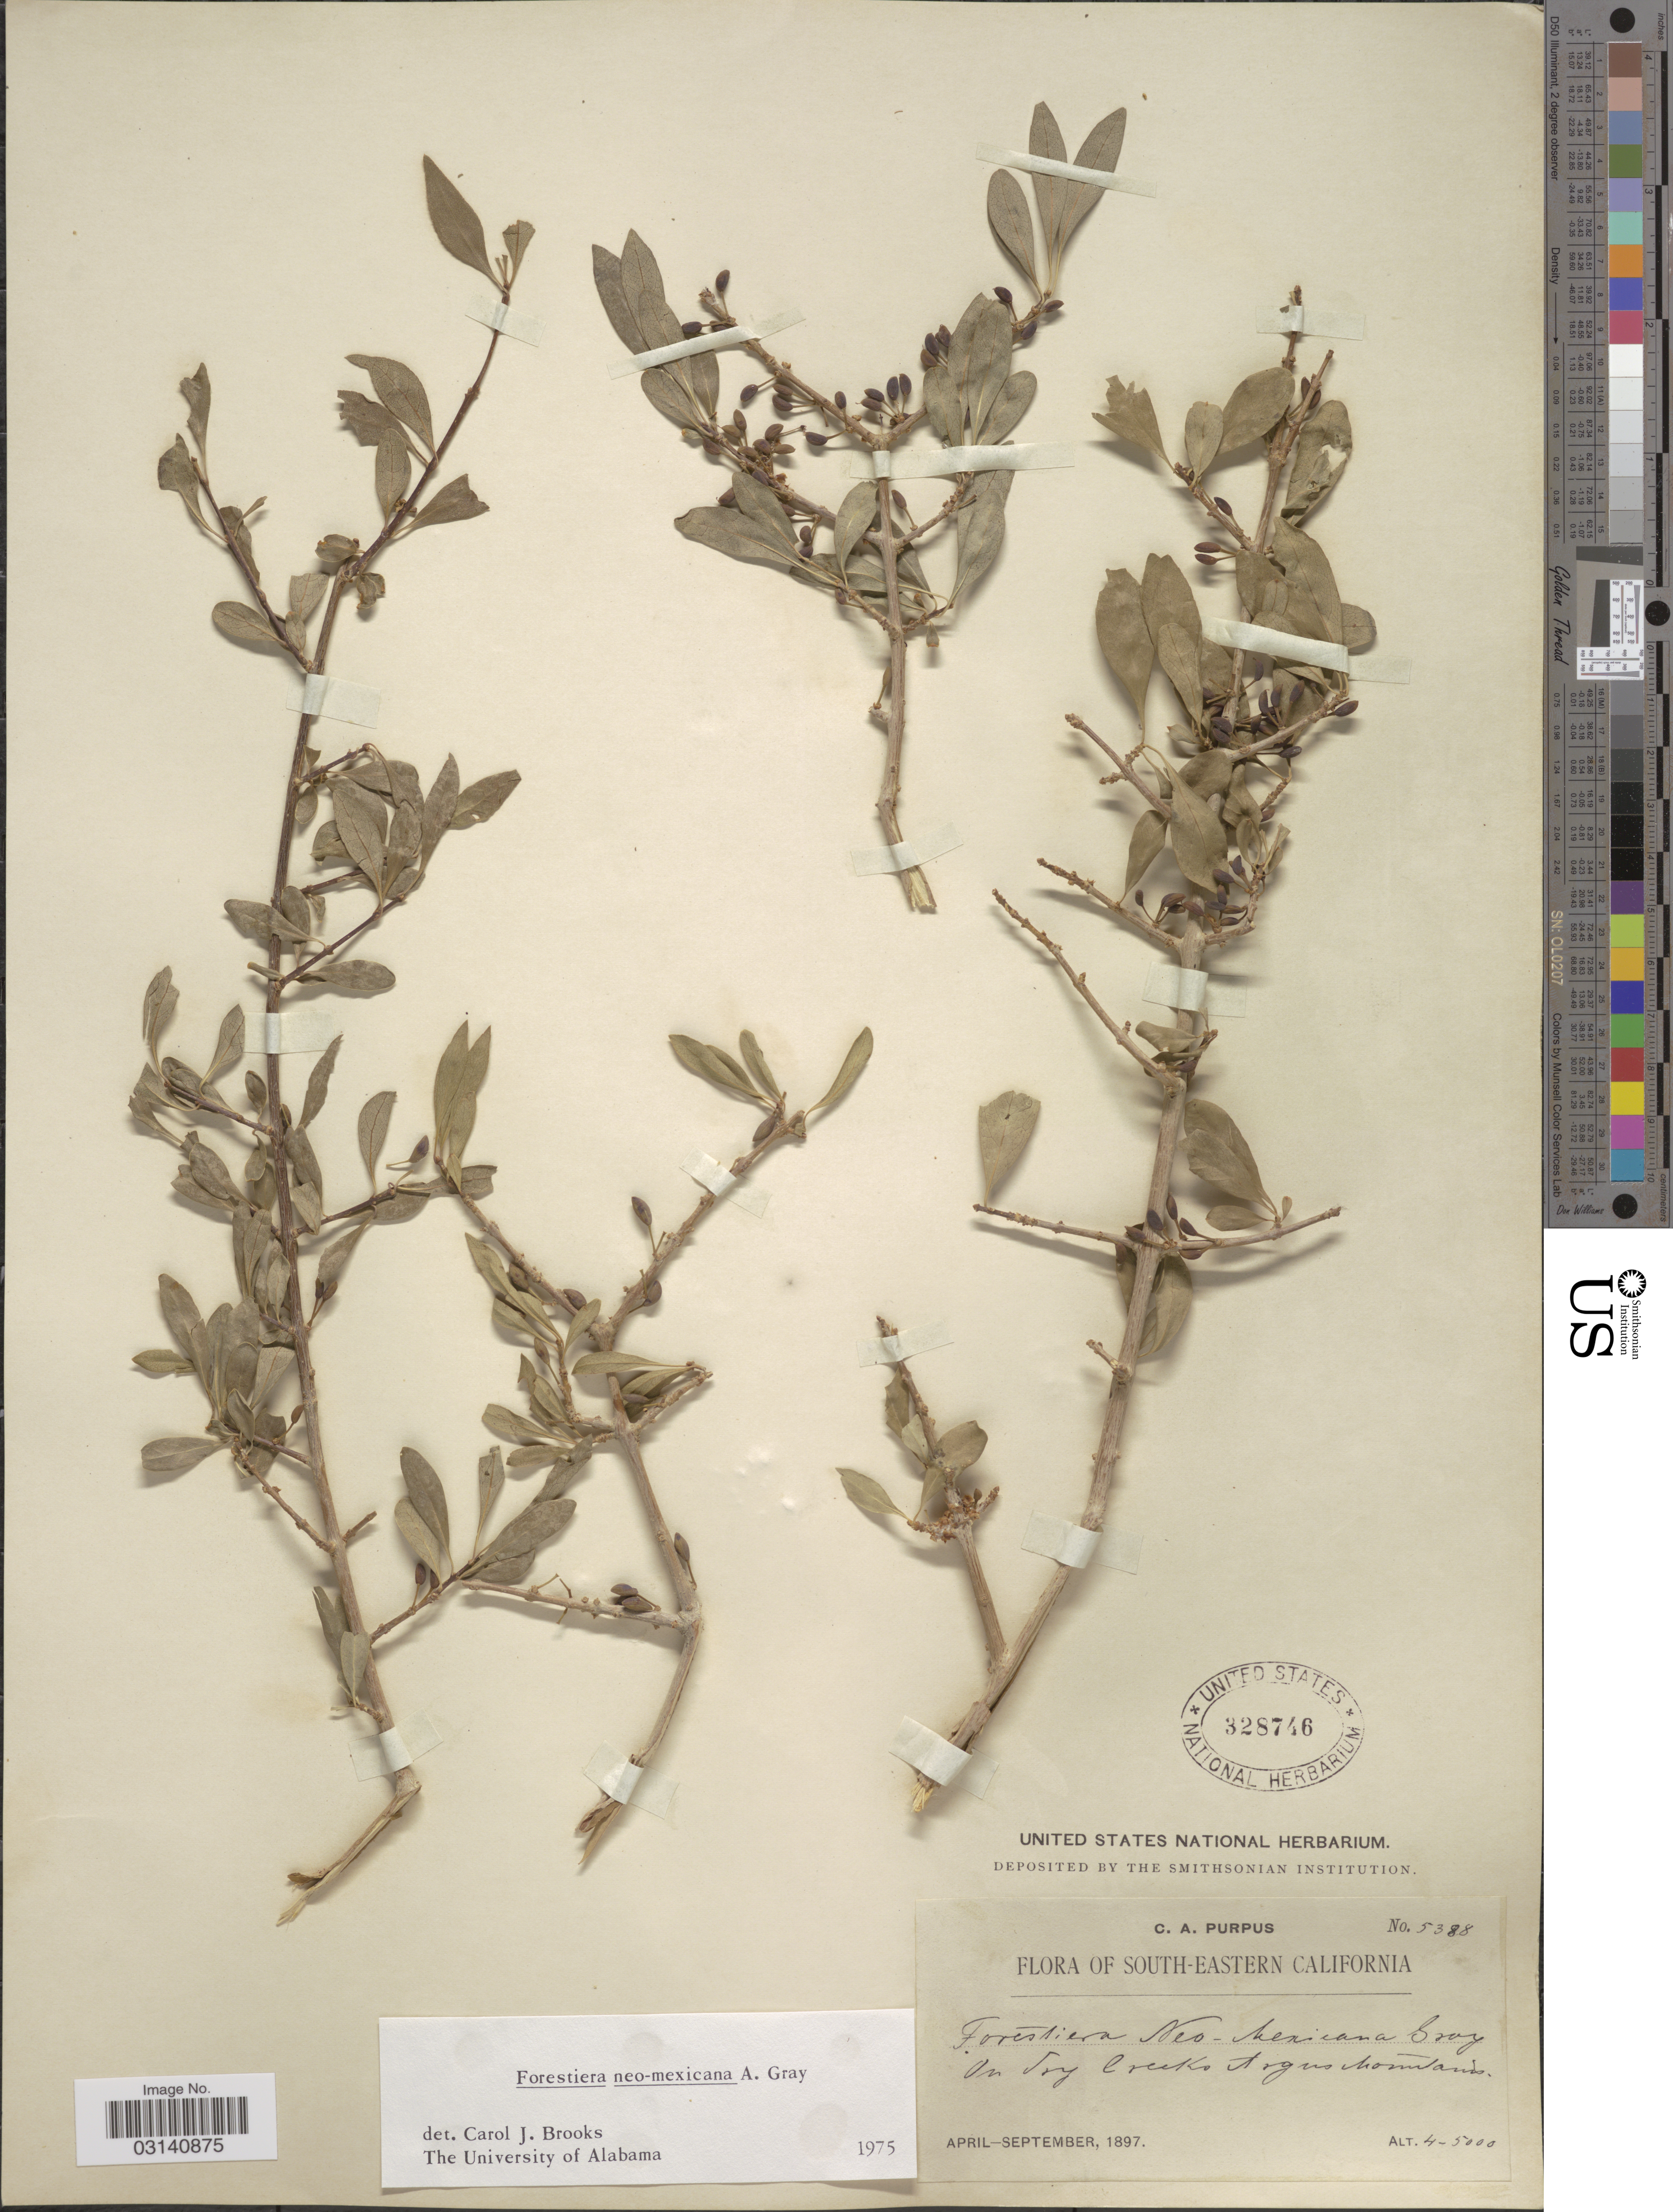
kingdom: Plantae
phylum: Tracheophyta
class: Magnoliopsida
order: Lamiales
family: Oleaceae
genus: Forestiera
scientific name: Forestiera neomexicana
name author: A. Gray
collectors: C. A. Purpus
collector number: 5388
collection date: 1897-04/1897-09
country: United States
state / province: California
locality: South-eastern California. Argus Mountains.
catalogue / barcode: US 328746